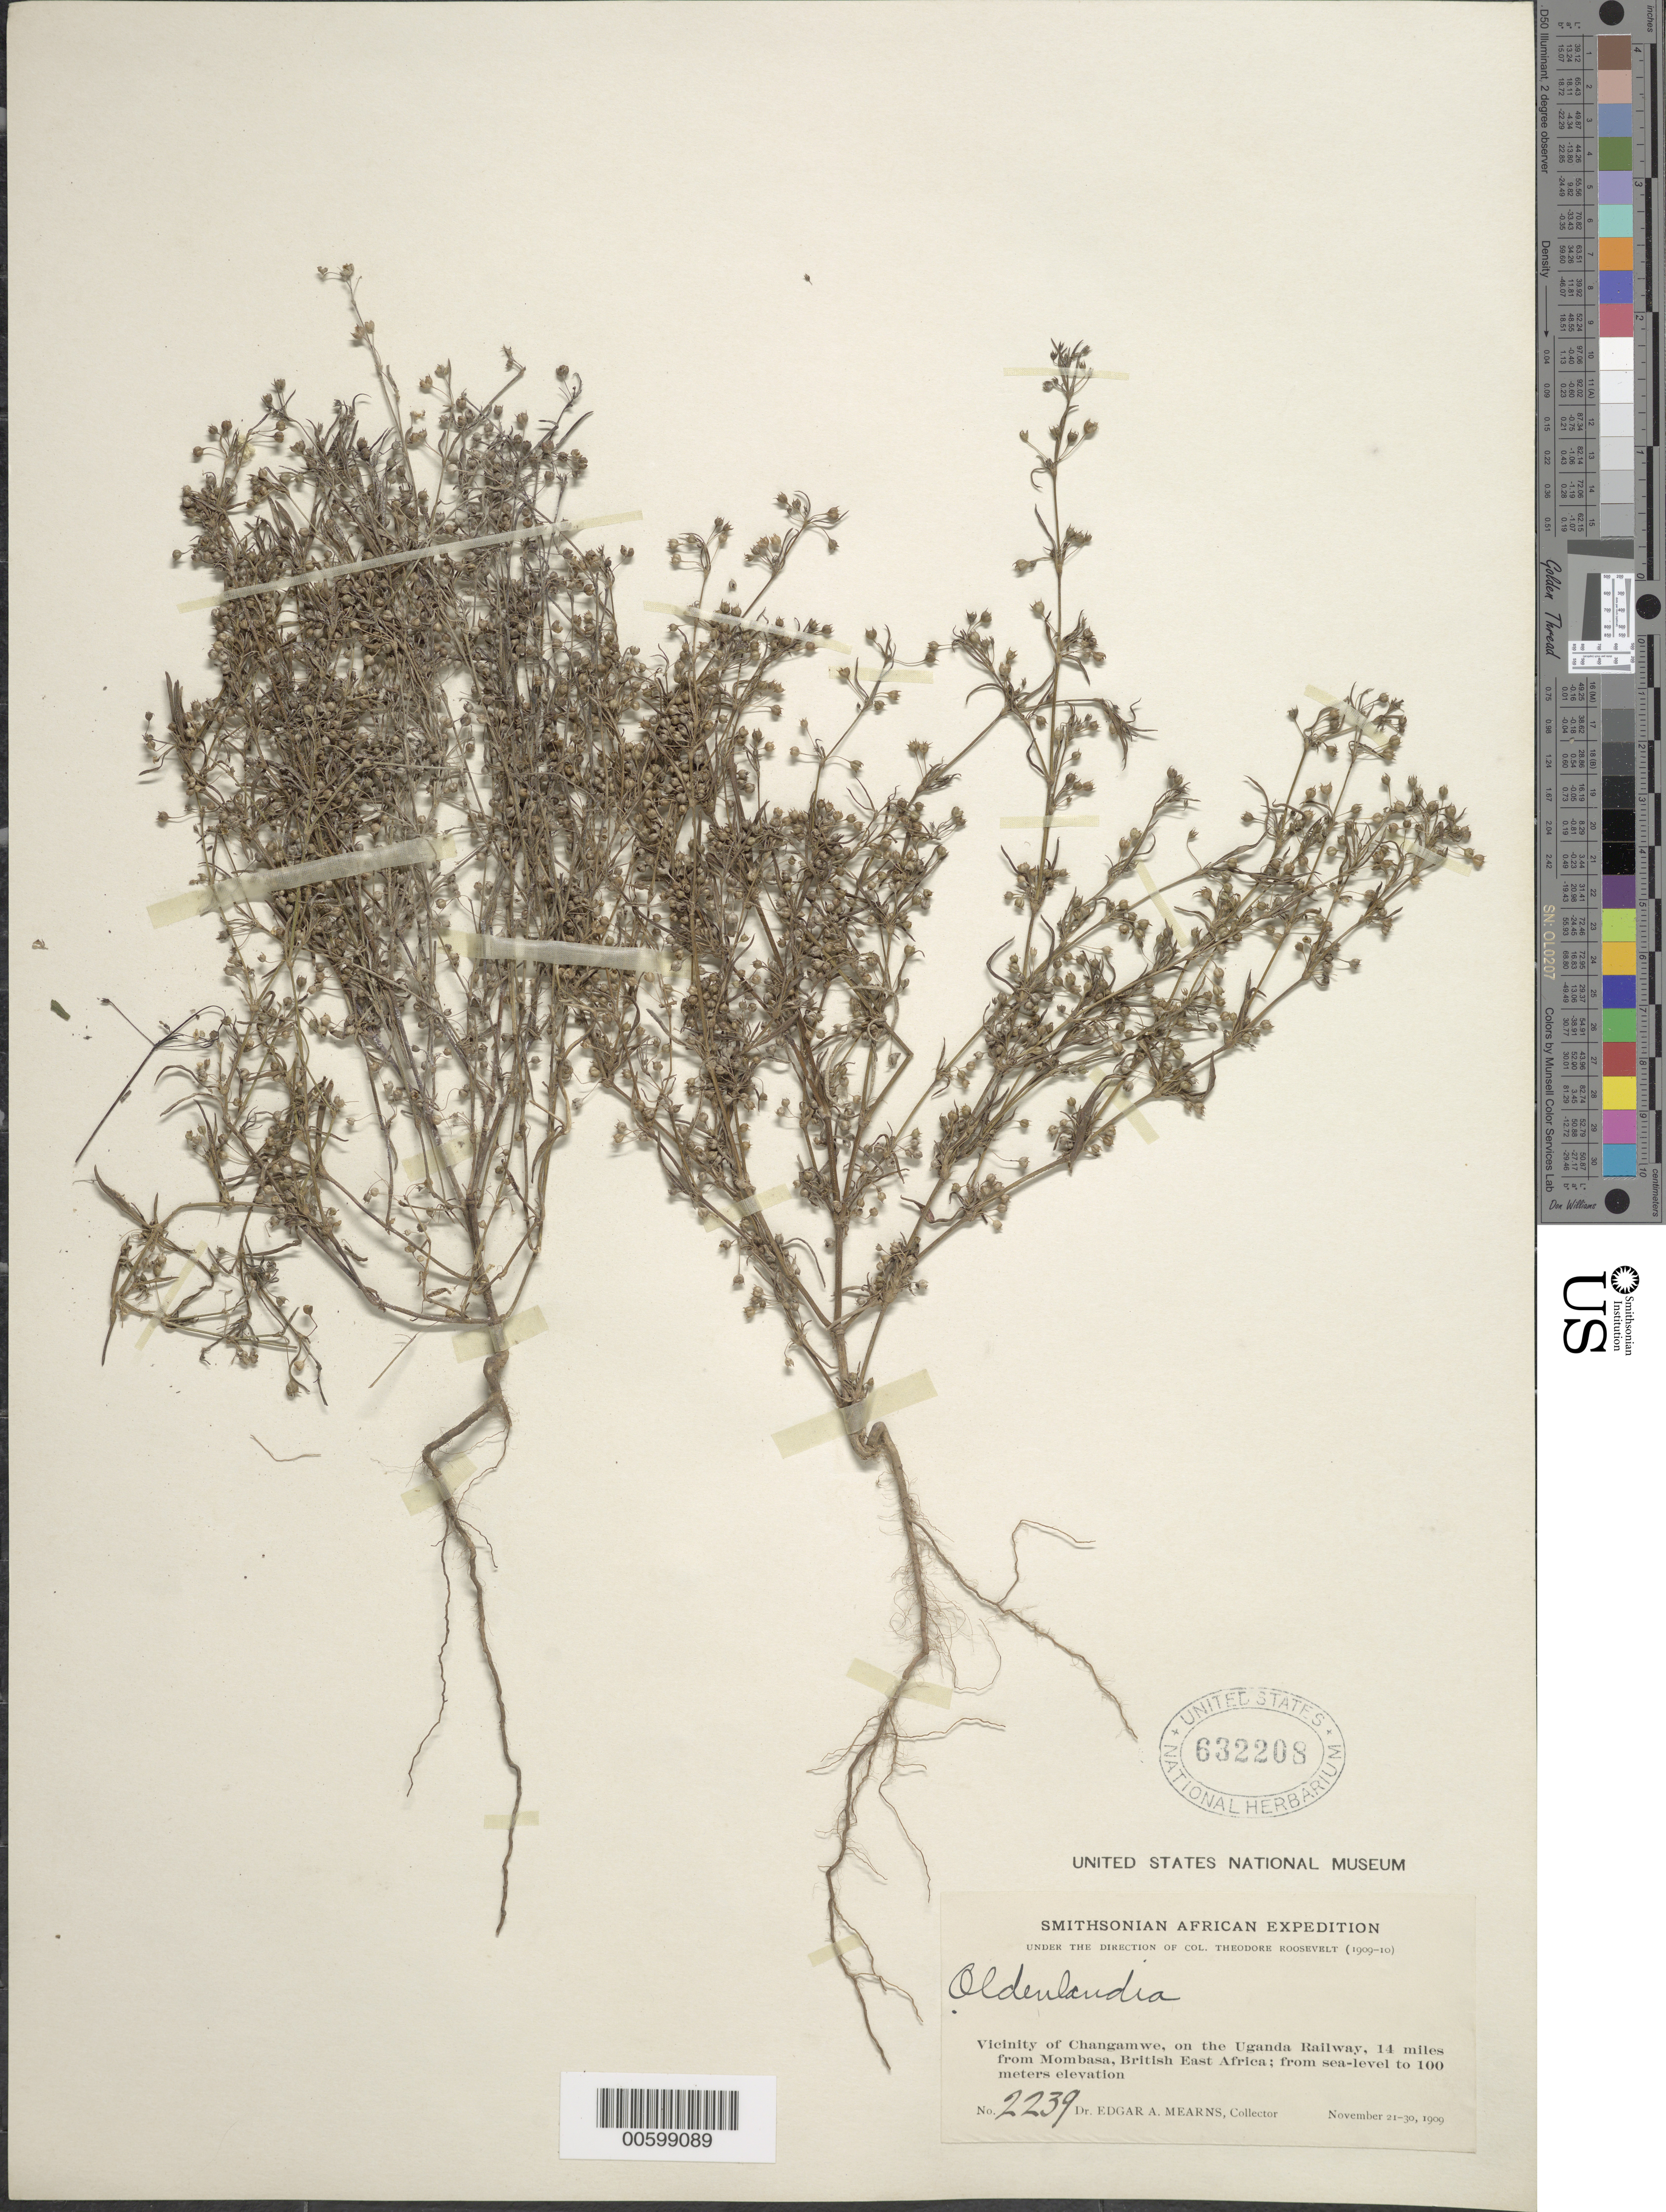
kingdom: Plantae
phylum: Tracheophyta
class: Magnoliopsida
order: Gentianales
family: Rubiaceae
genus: Oldenlandia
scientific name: Oldenlandia sp.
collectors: E. A. Mearns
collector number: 2239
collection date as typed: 21 Nov 1909 to 30 Nov 1909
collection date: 1909-11-21/1909-11-30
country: Kenya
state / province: Mombasa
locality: Vicinity of Changamwe, on the Uganda railway, 14 miles from Mombasa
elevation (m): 100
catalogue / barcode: US 632208